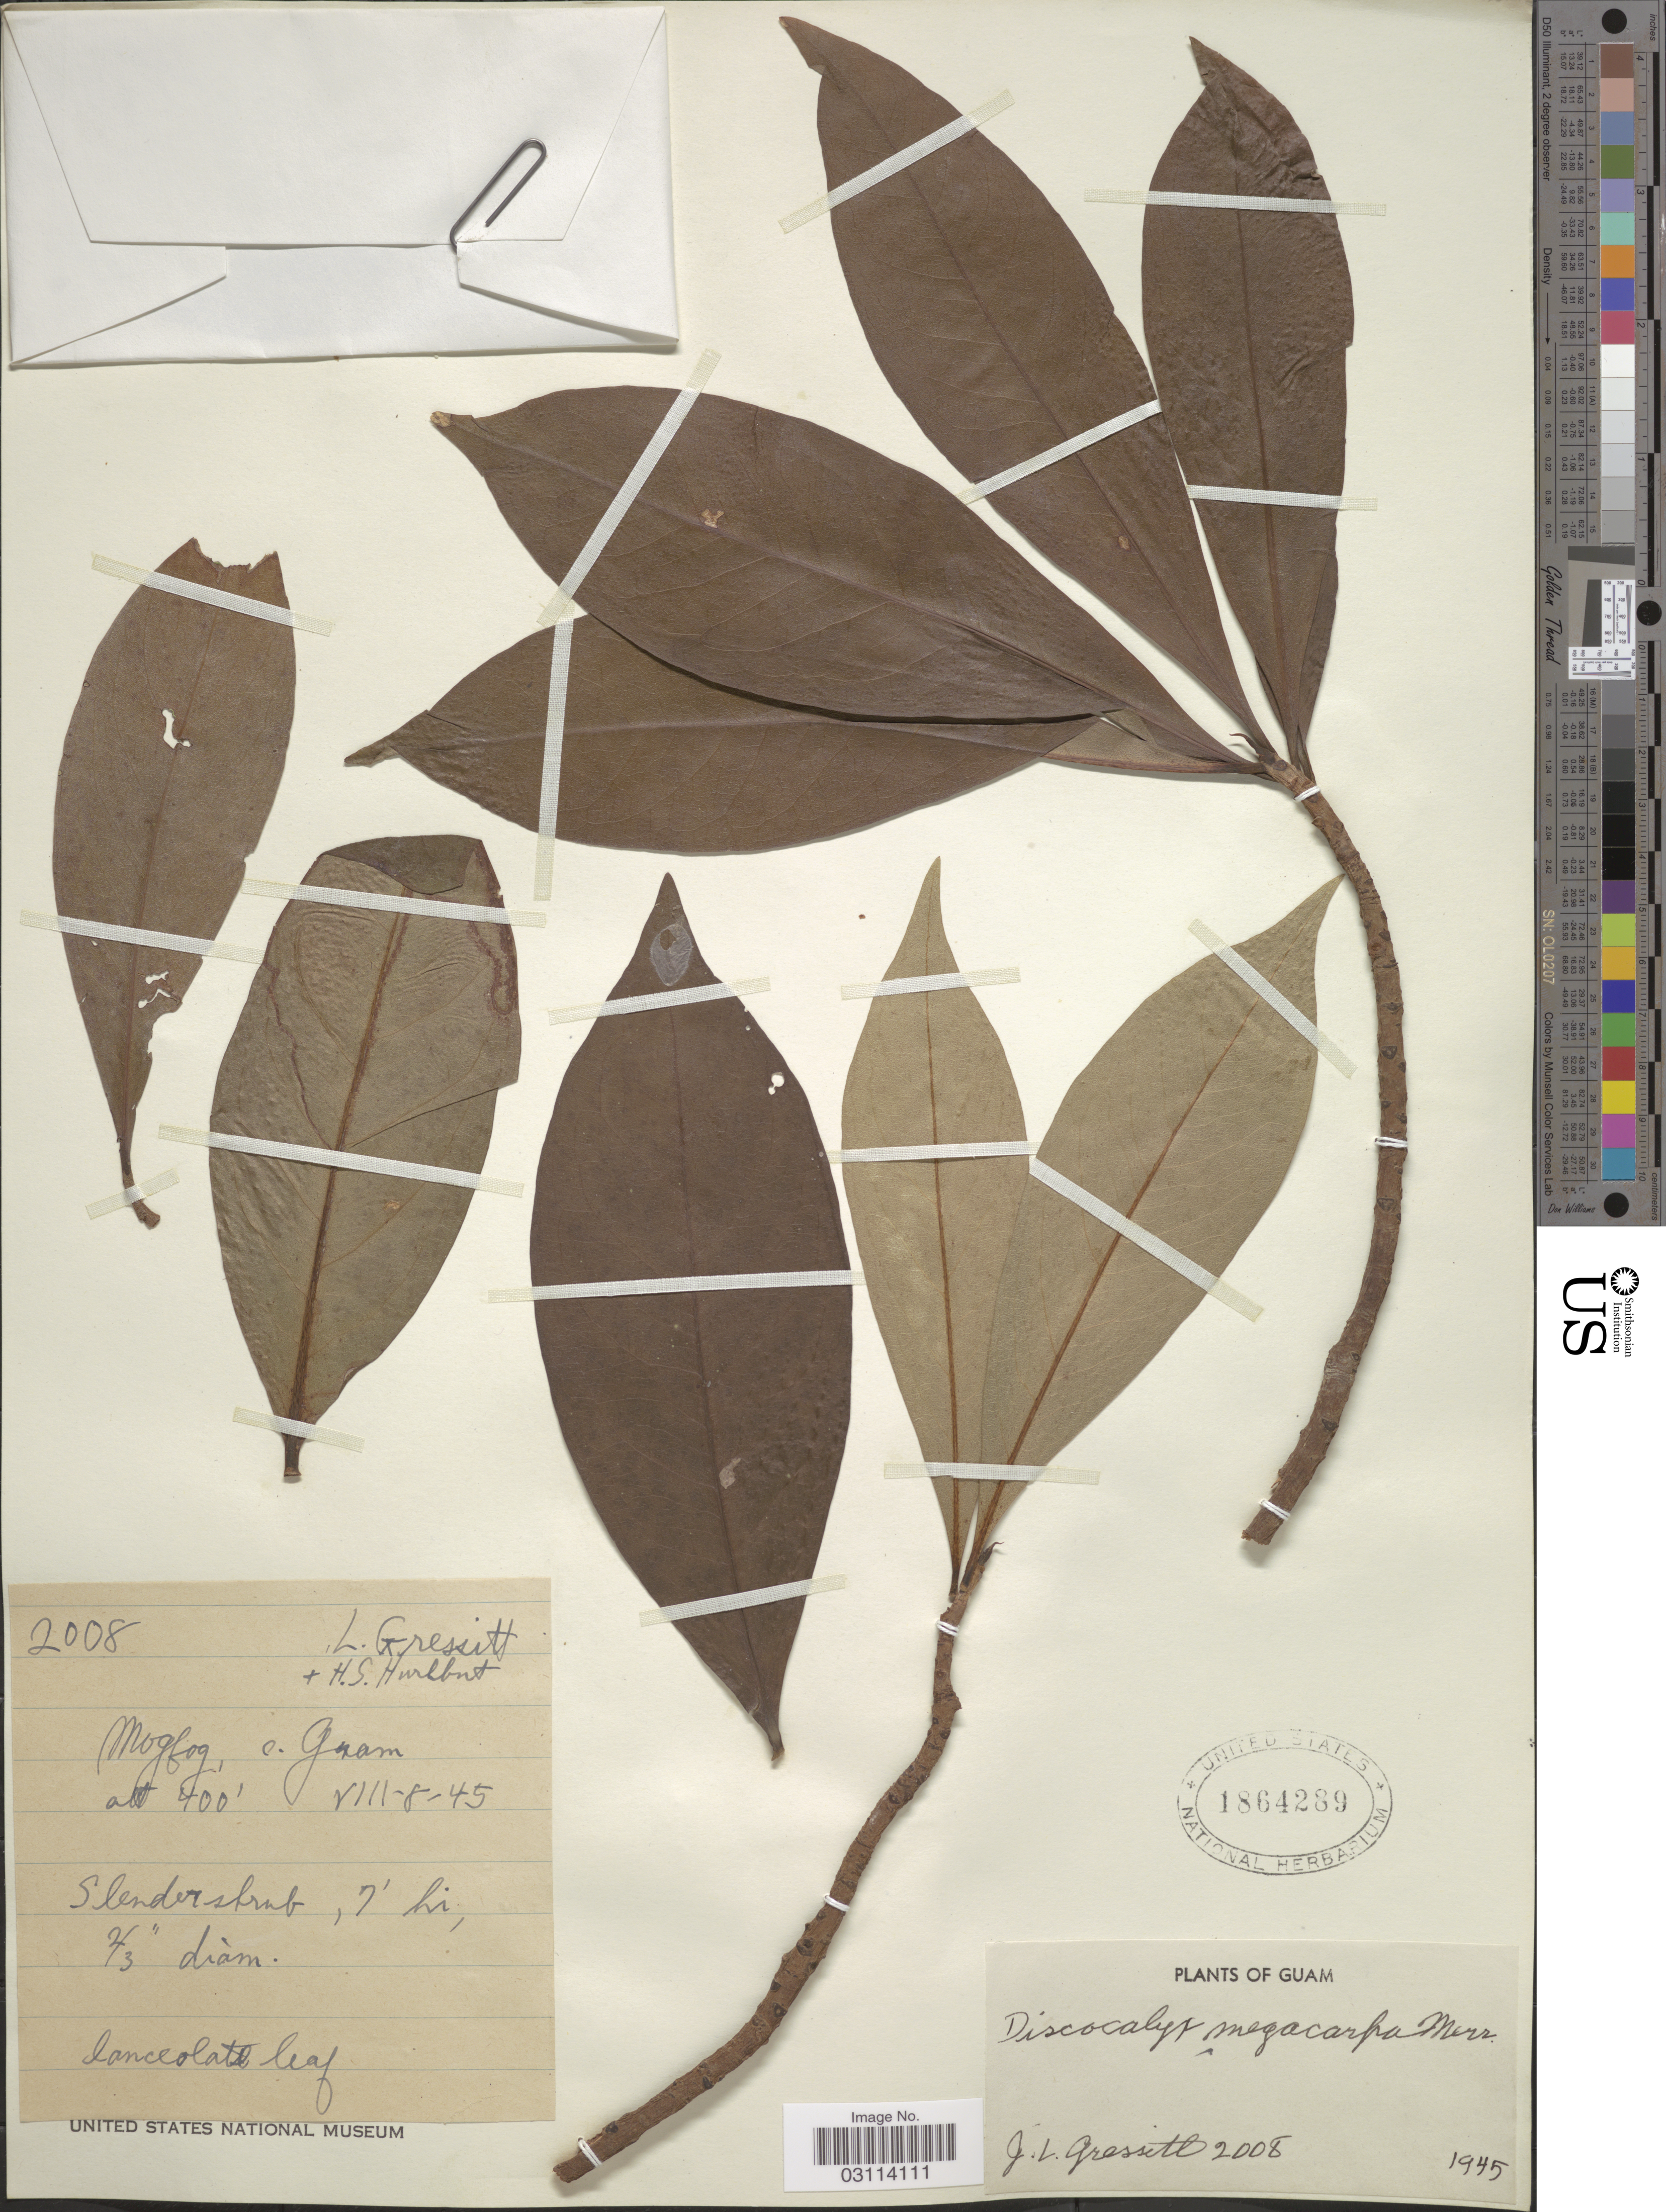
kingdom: Plantae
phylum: Tracheophyta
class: Magnoliopsida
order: Ericales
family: Primulaceae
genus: Discocalyx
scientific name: Discocalyx megacarpa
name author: Merr.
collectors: J. Gressitt & H. Hurlbut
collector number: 2008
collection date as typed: Transcribed d/m/y: 8/8/45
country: Guam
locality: Mogfog, c. Guam.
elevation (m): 122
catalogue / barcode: US 1864289